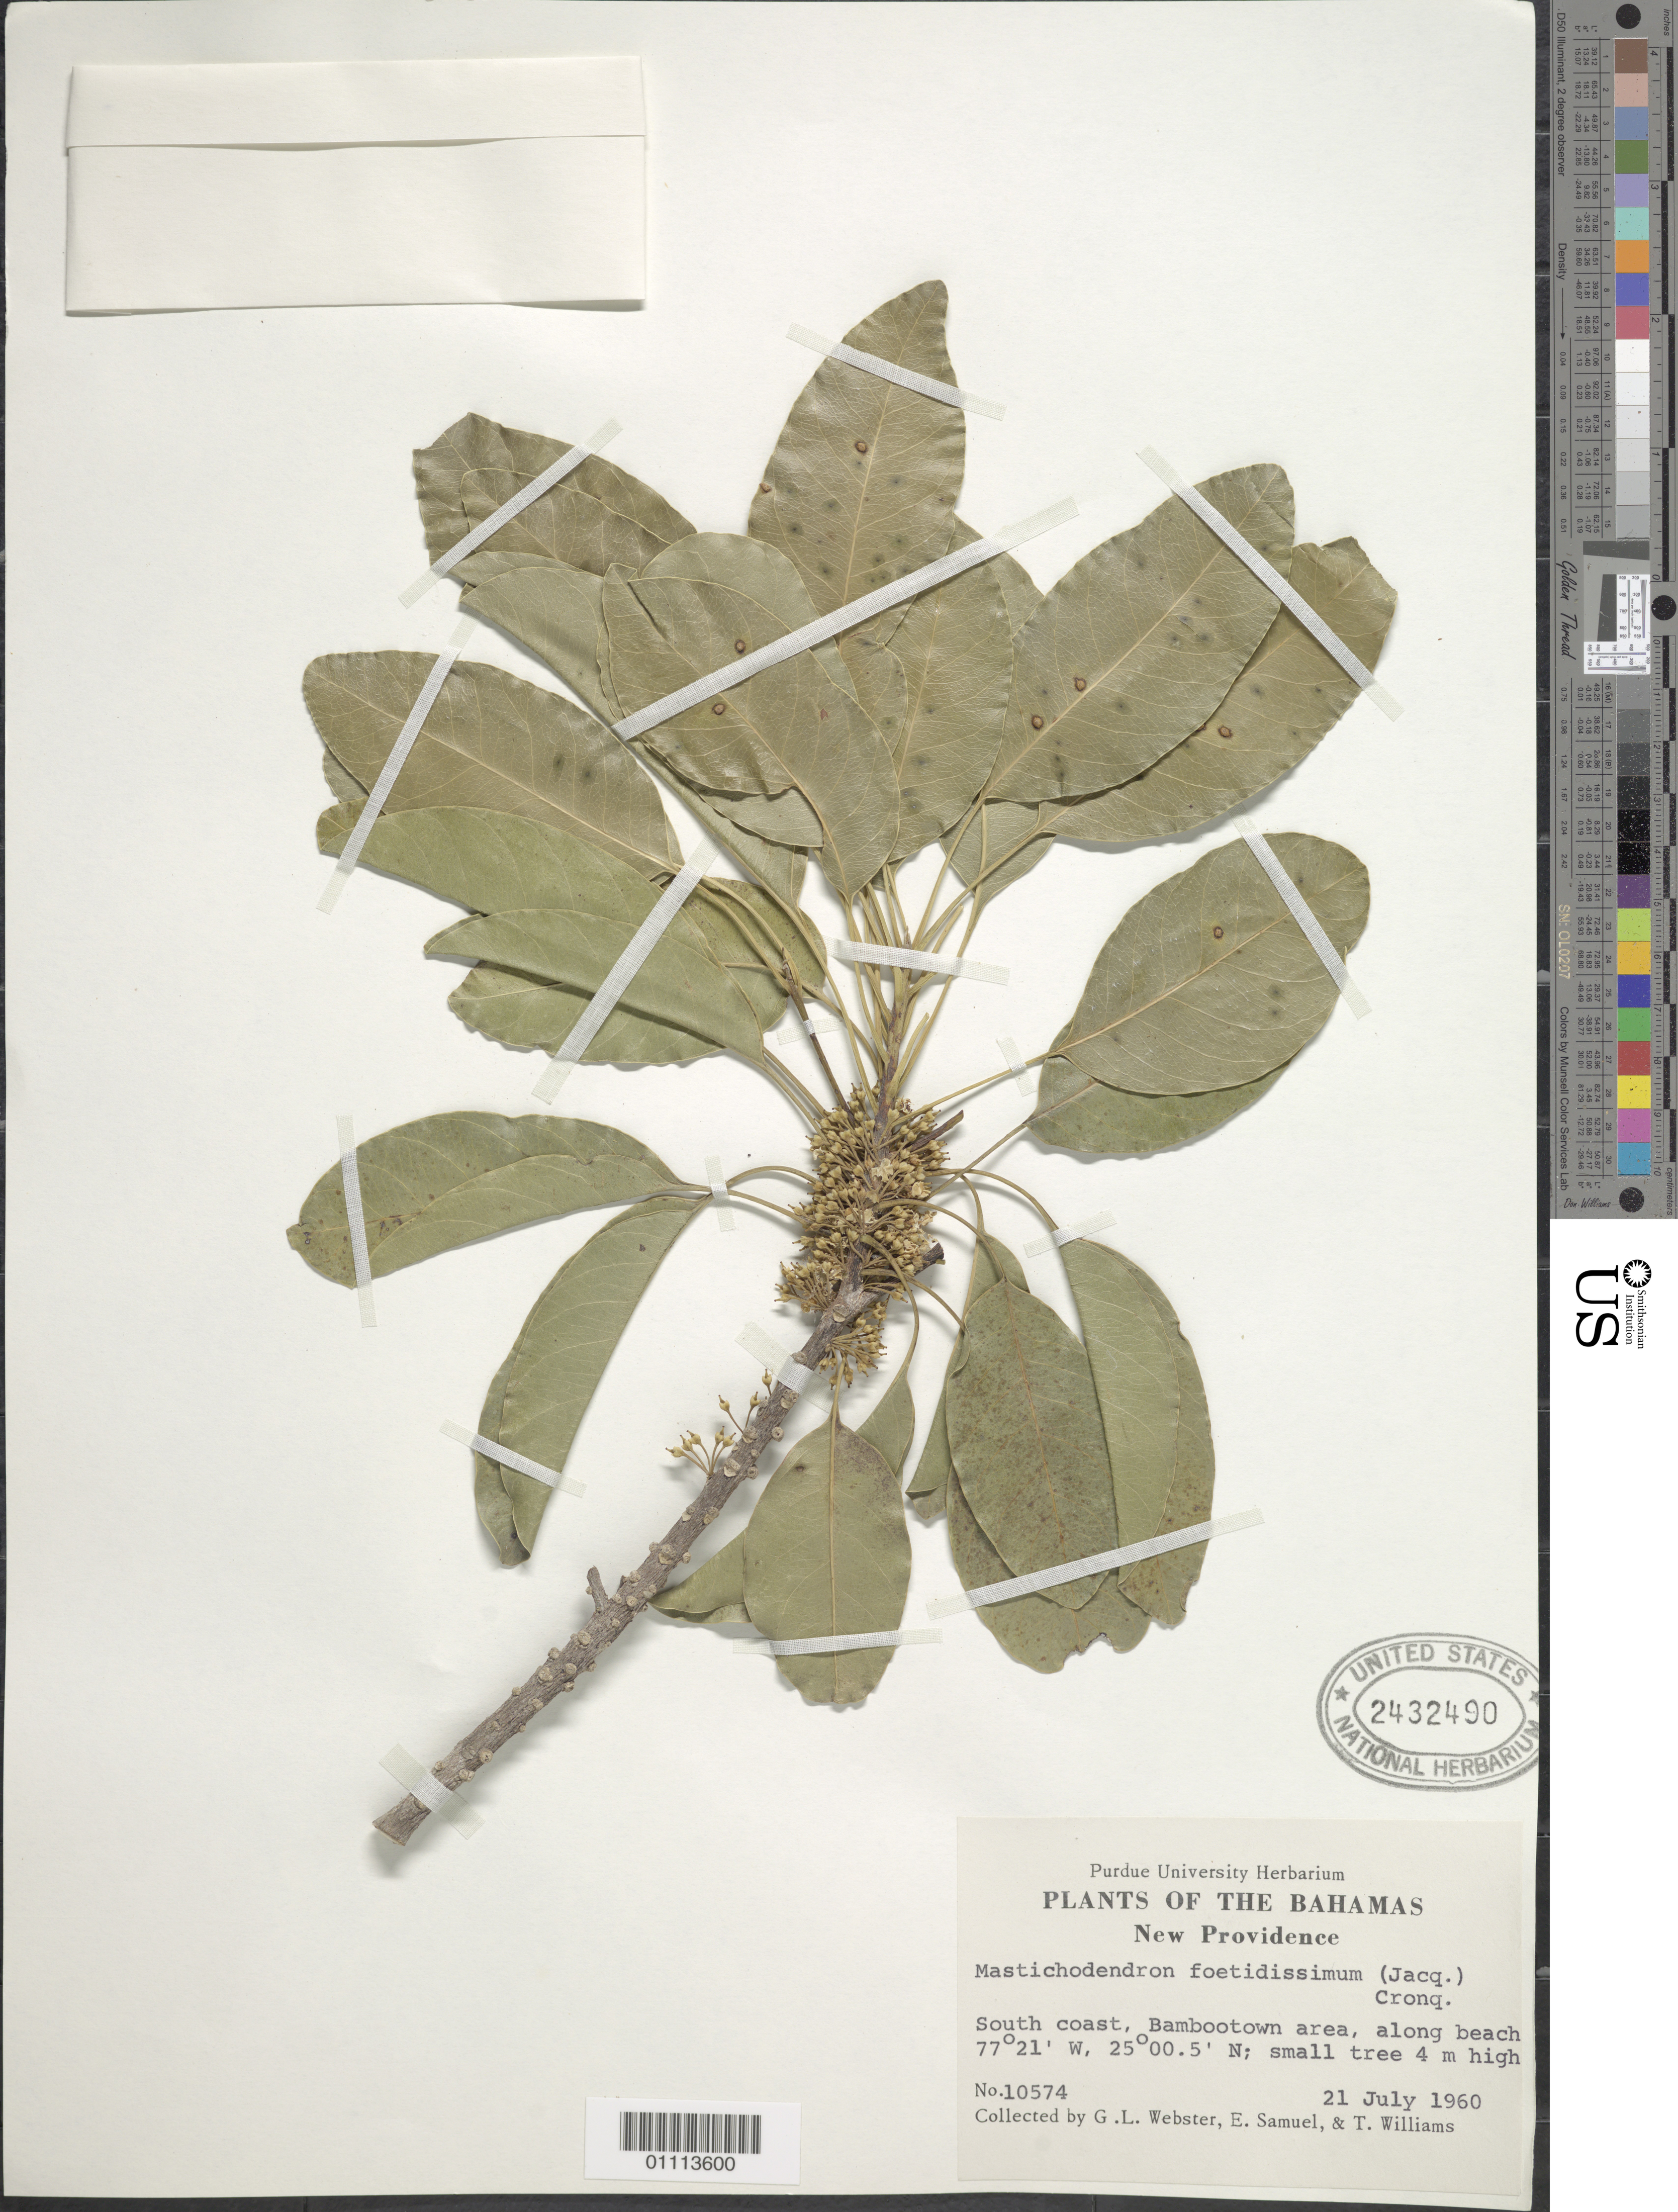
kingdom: Plantae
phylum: Tracheophyta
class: Magnoliopsida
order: Ericales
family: Sapotaceae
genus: Sideroxylon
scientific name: Sideroxylon foetidissimum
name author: Jacq.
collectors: G. L. Webster, E. Samuel & T. Williams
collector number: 10574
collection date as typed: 21 Jul 1960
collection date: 1960-07-21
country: Bahamas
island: New Providence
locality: S coast, Bambootown area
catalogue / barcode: US 2432490